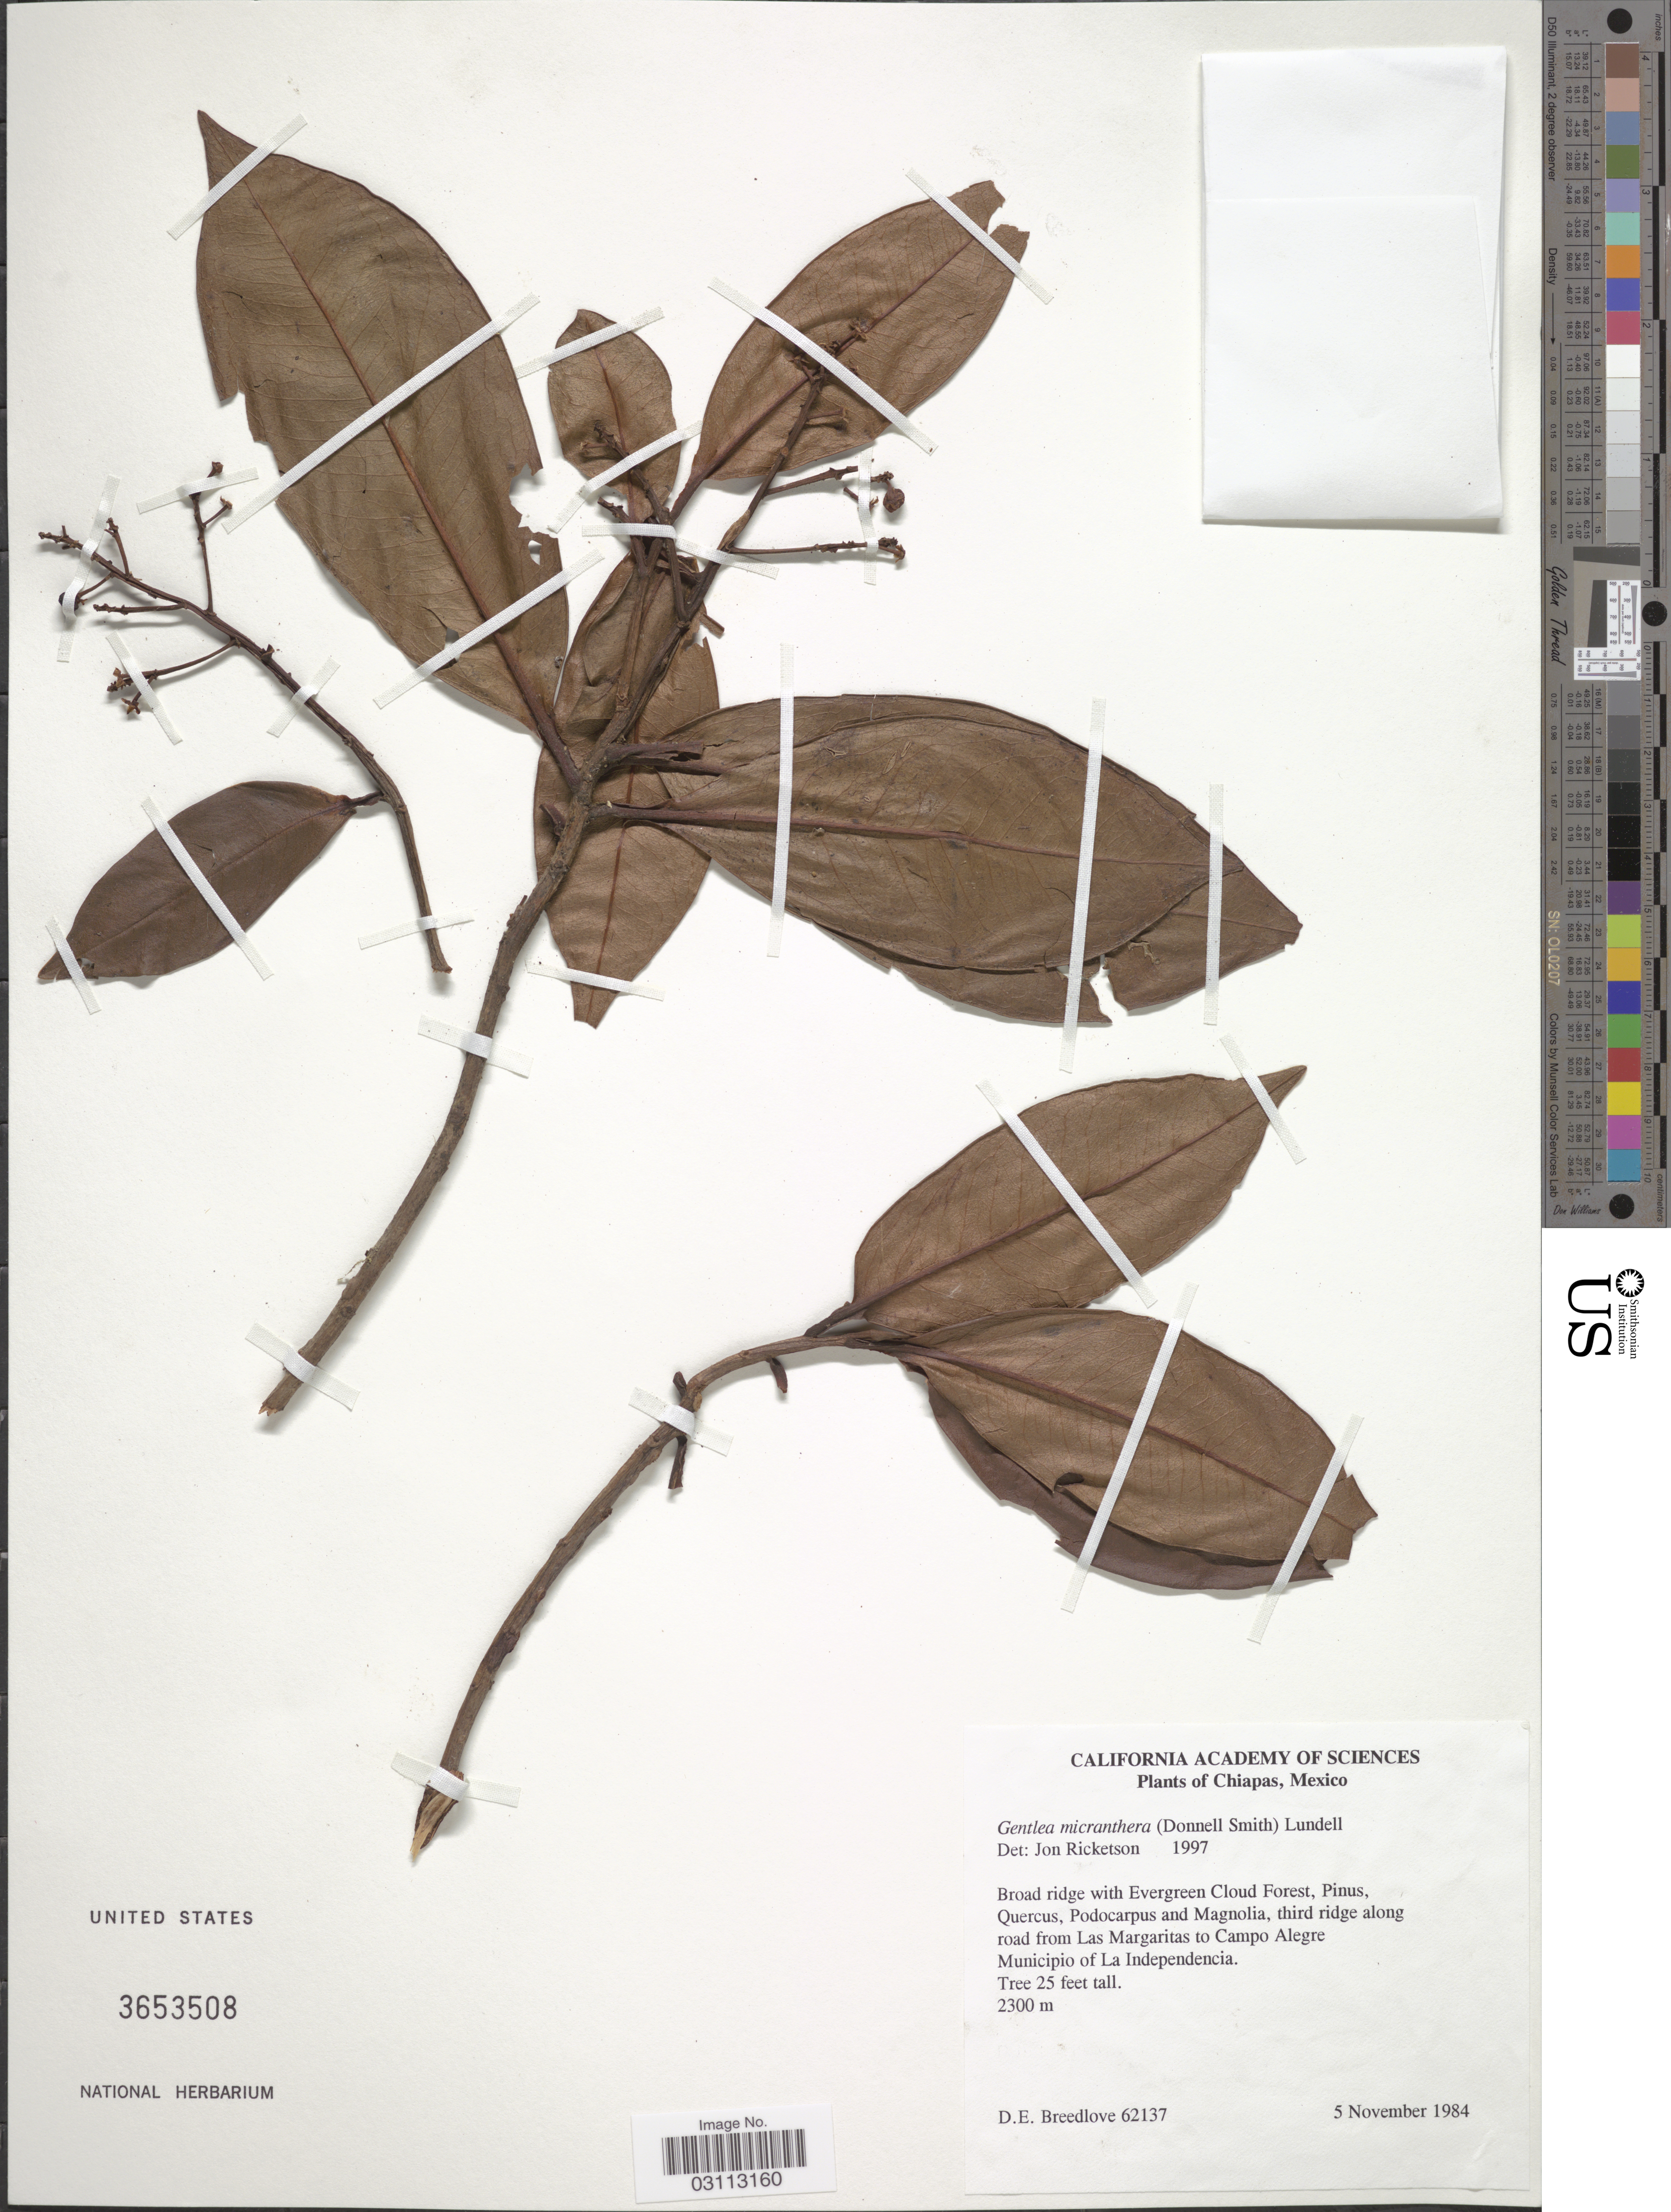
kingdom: Plantae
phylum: Tracheophyta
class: Magnoliopsida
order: Ericales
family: Primulaceae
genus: Gentlea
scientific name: Gentlea micranthera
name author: (Donn. Sm.) Lundell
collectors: D. E. Breedlove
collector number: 62137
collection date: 1984-11-05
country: Mexico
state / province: Chiapas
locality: Third ridge along road from Las Margaritas to Cmapo Alegre. Municipio of La Independencia.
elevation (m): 2300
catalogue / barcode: US 3653508